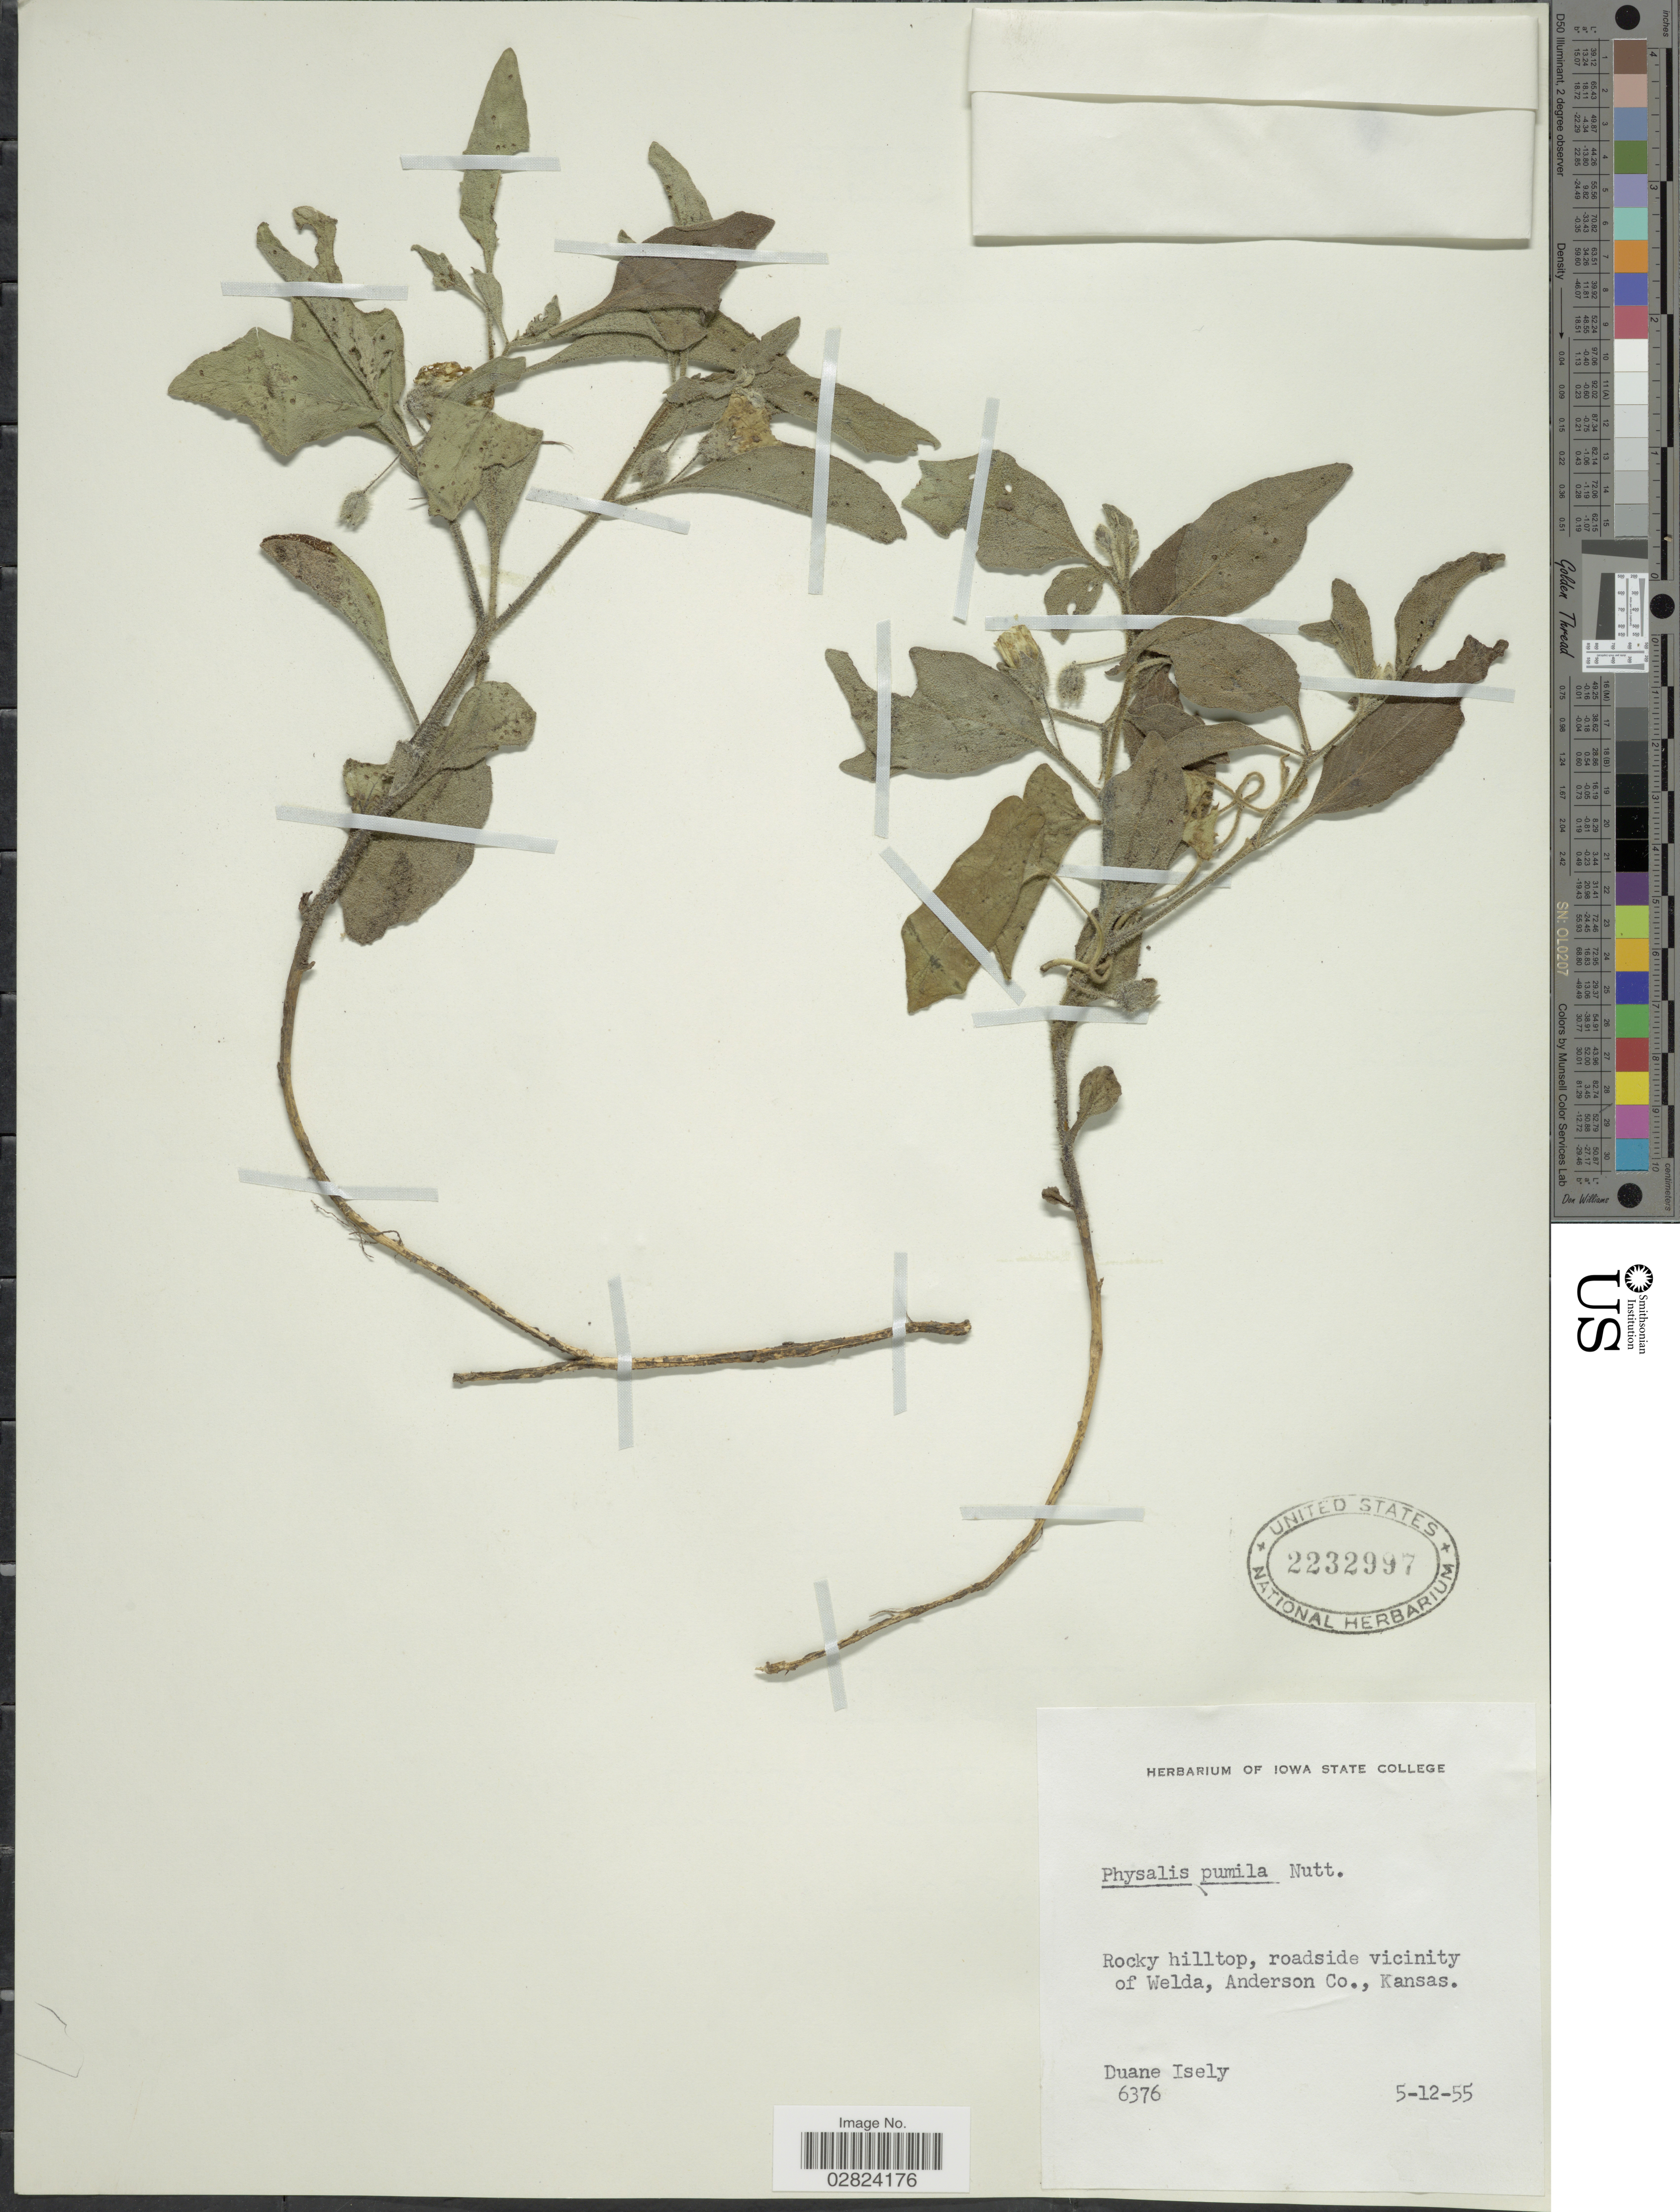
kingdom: Plantae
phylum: Tracheophyta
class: Magnoliopsida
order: Solanales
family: Solanaceae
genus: Physalis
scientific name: Physalis pumila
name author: Nutt.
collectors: D. Isley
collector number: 6376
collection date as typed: Transcribed d/m/y: 12/5/55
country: United States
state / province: Kansas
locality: Rocky hilltop, roadside vicinity of Welda, Anderson Co.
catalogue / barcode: US 2232997